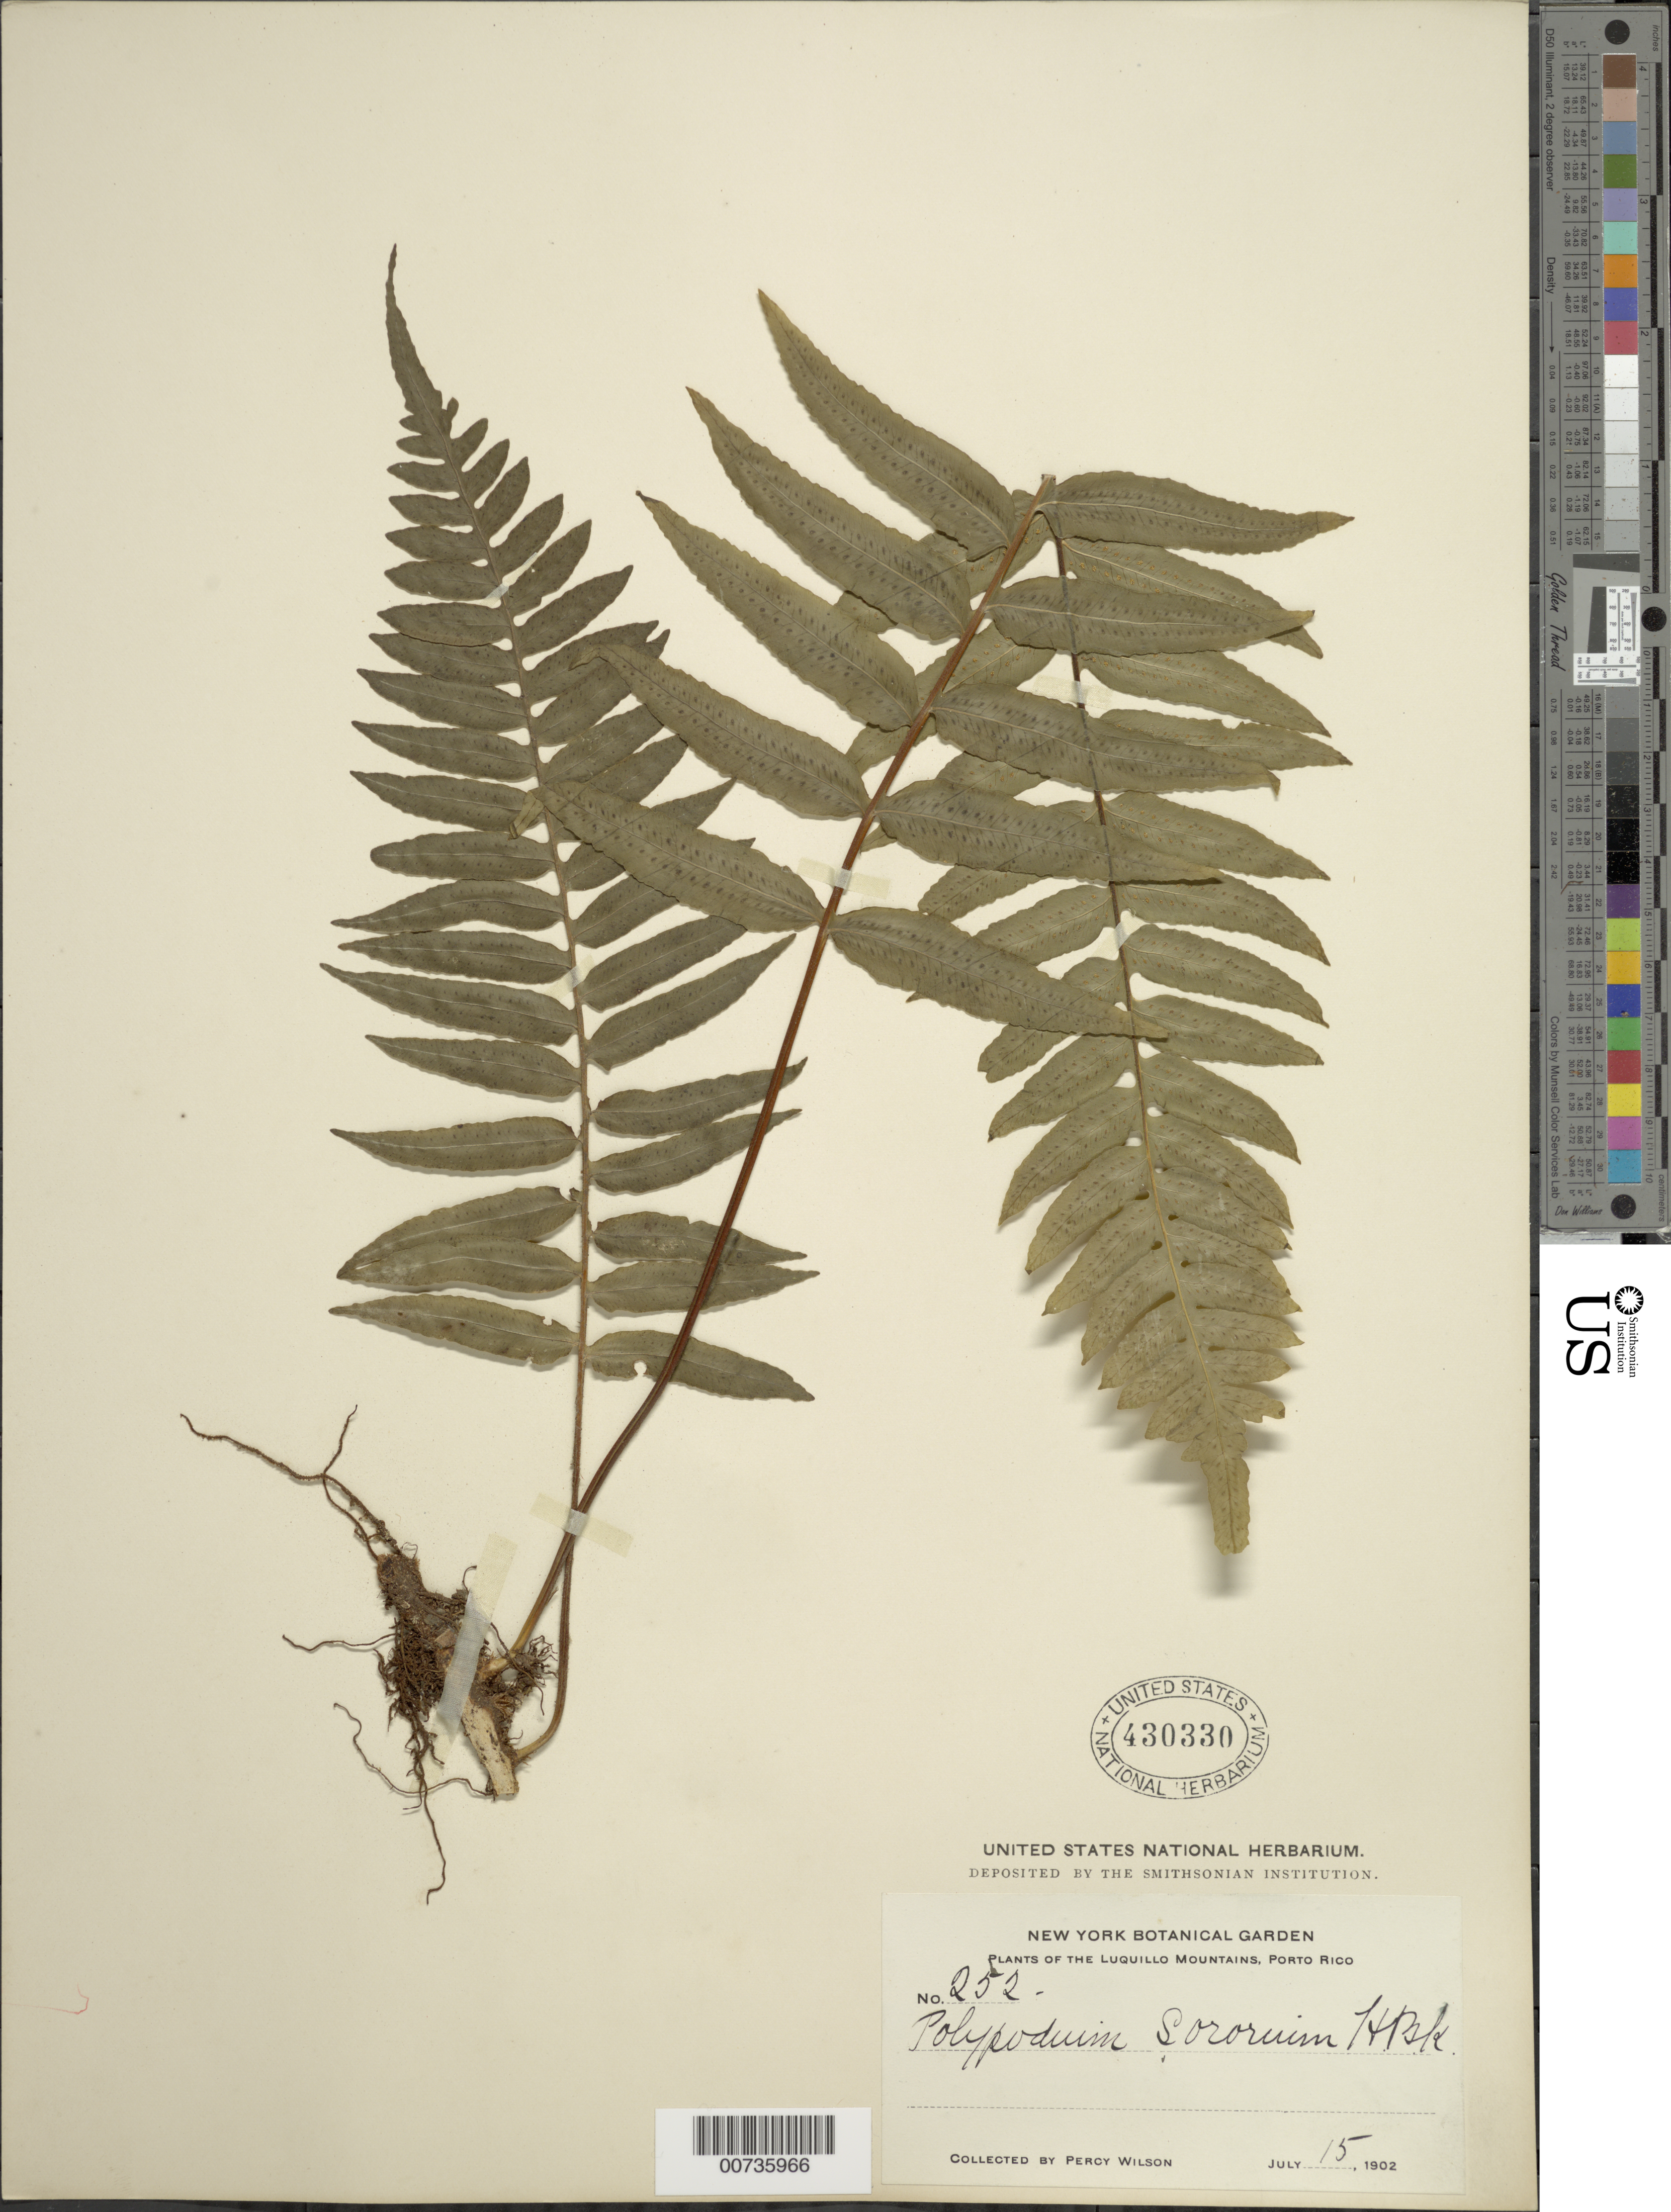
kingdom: Plantae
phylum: Tracheophyta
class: Polypodiopsida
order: Polypodiales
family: Polypodiaceae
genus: Polypodium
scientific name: Polypodium dulce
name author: Poir.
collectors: P. Wilson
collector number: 252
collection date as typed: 15 Jul 1902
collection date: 1902-07-15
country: Puerto Rico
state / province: Luquillo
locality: Luquillo Mts.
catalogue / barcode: US 430330